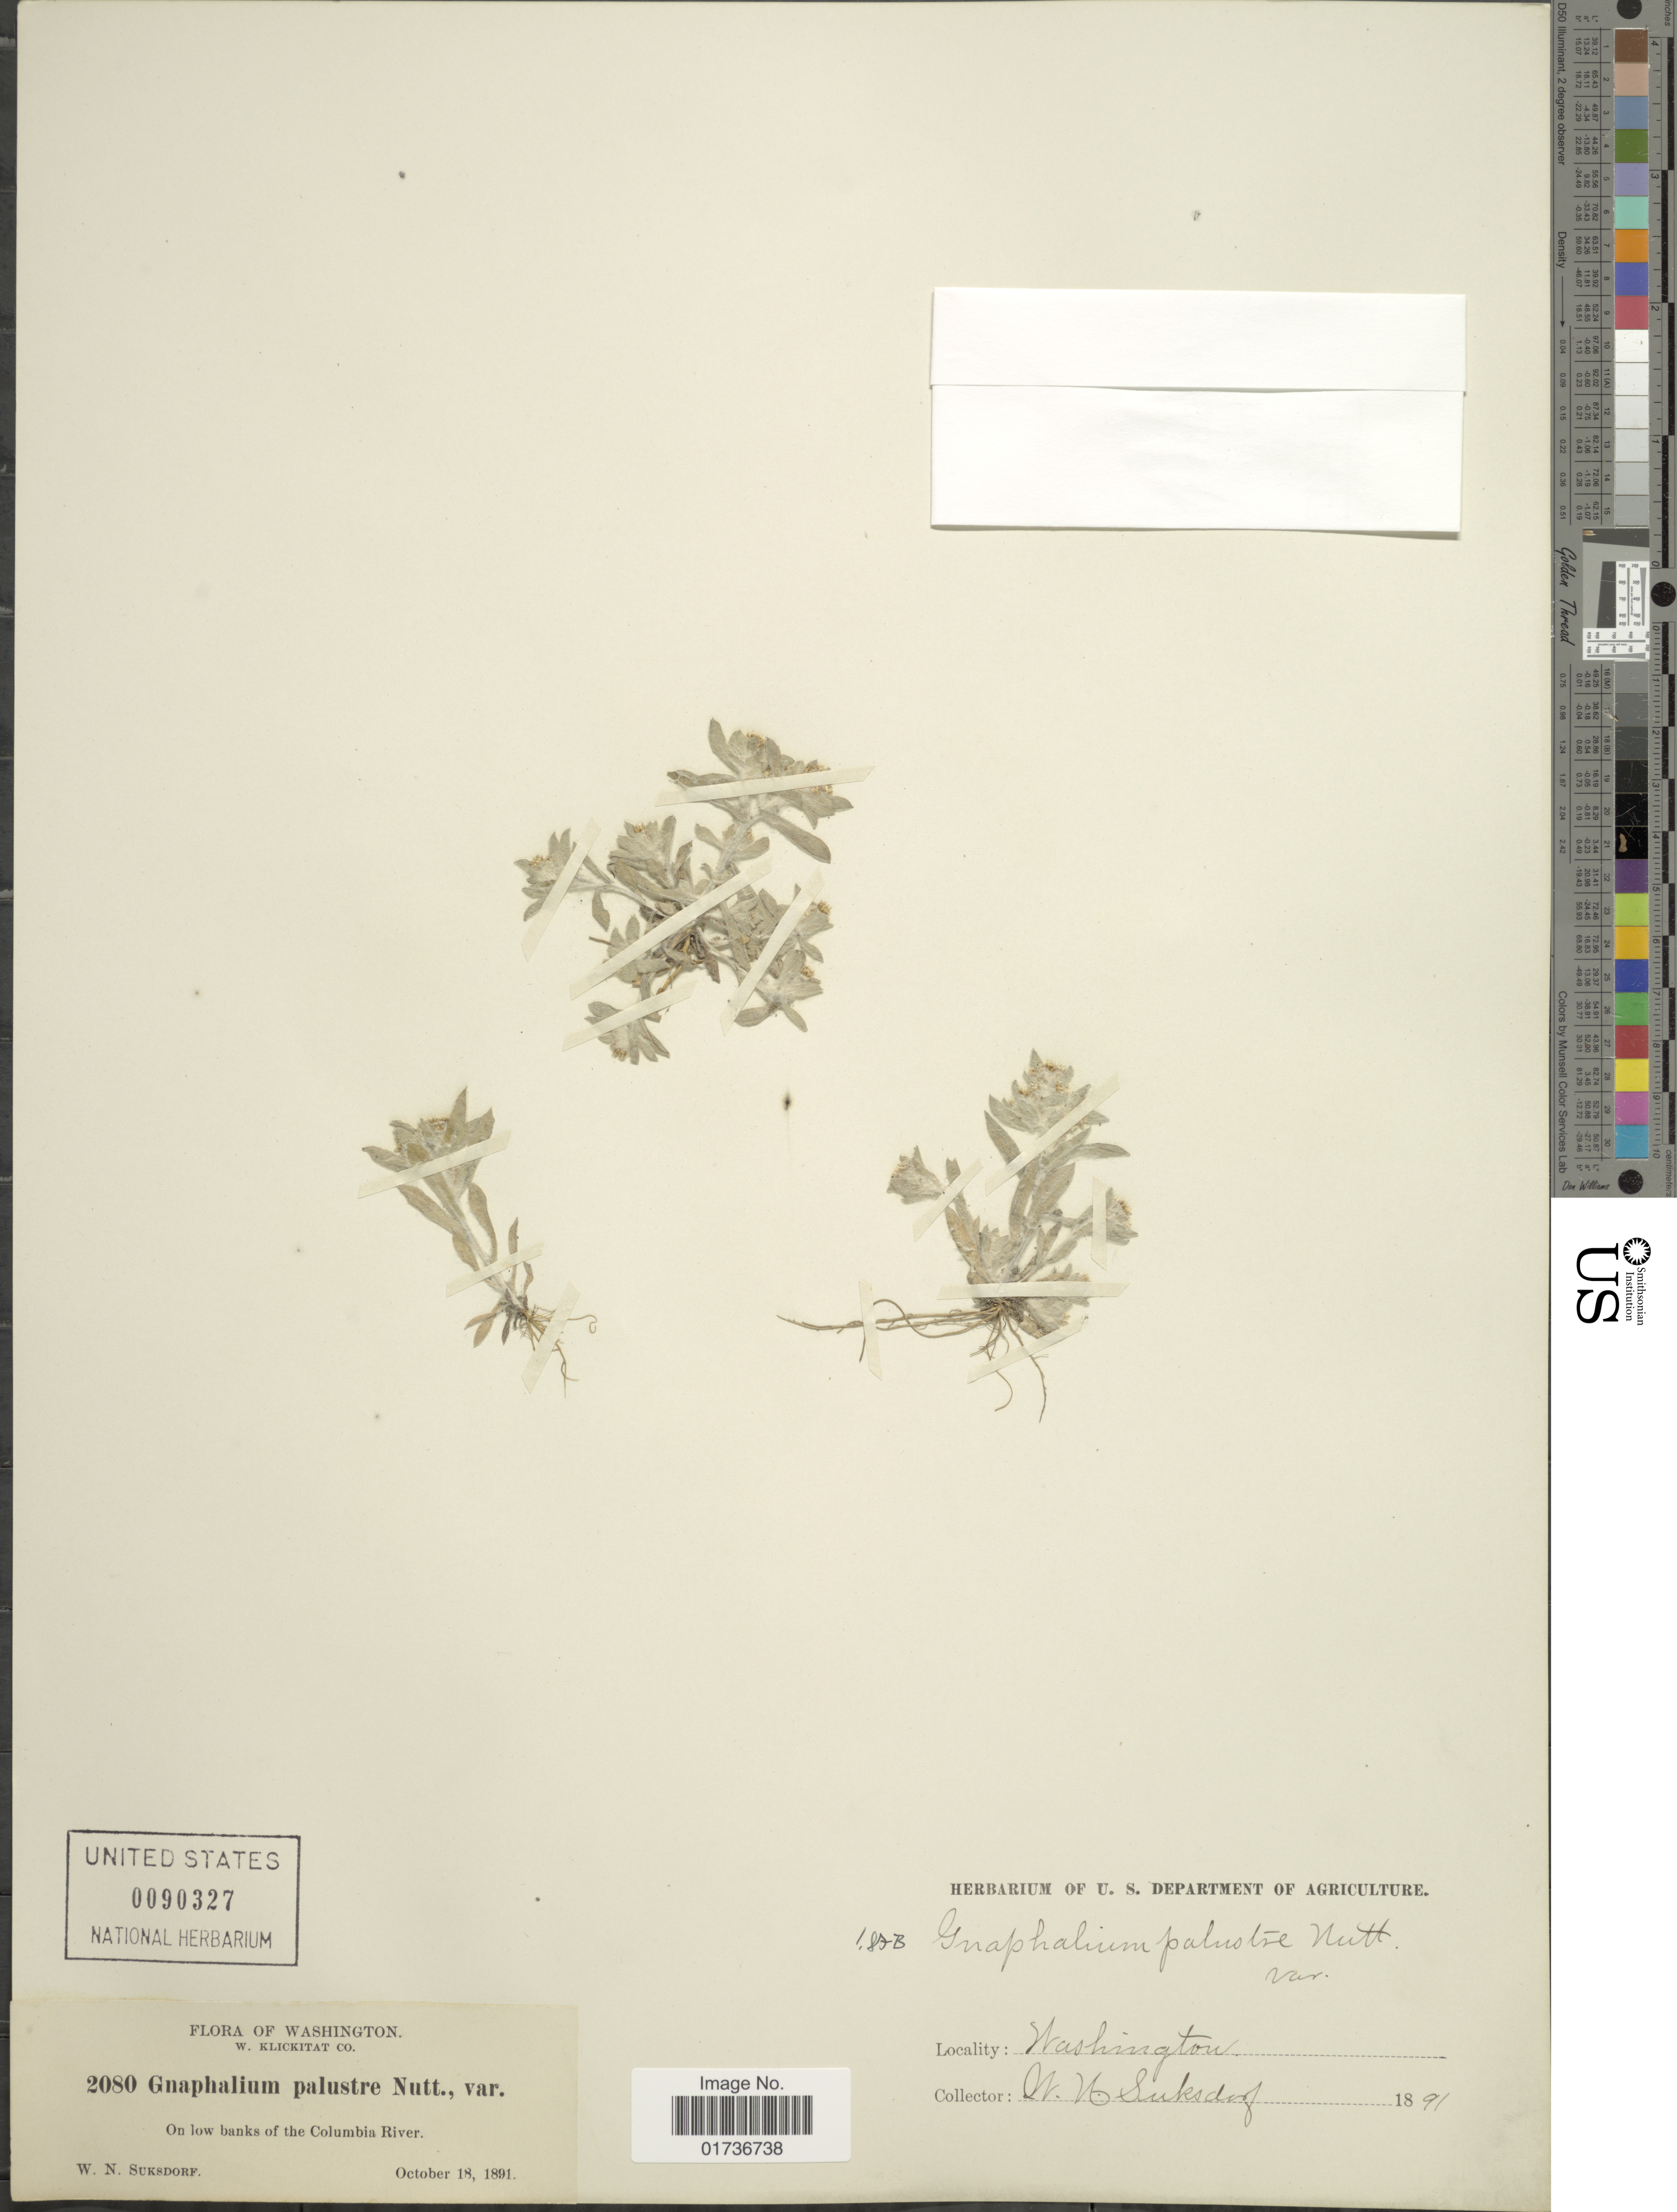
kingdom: Plantae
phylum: Tracheophyta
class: Magnoliopsida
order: Asterales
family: Asteraceae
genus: Gnaphalium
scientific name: Gnaphalium palustre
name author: Nutt.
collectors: W. N. Suksdorf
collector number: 2080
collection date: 1891-10-18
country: United States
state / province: Washington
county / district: Klickitat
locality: W. Klickitat Co, On low banks of the Columbia River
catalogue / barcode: US 90327